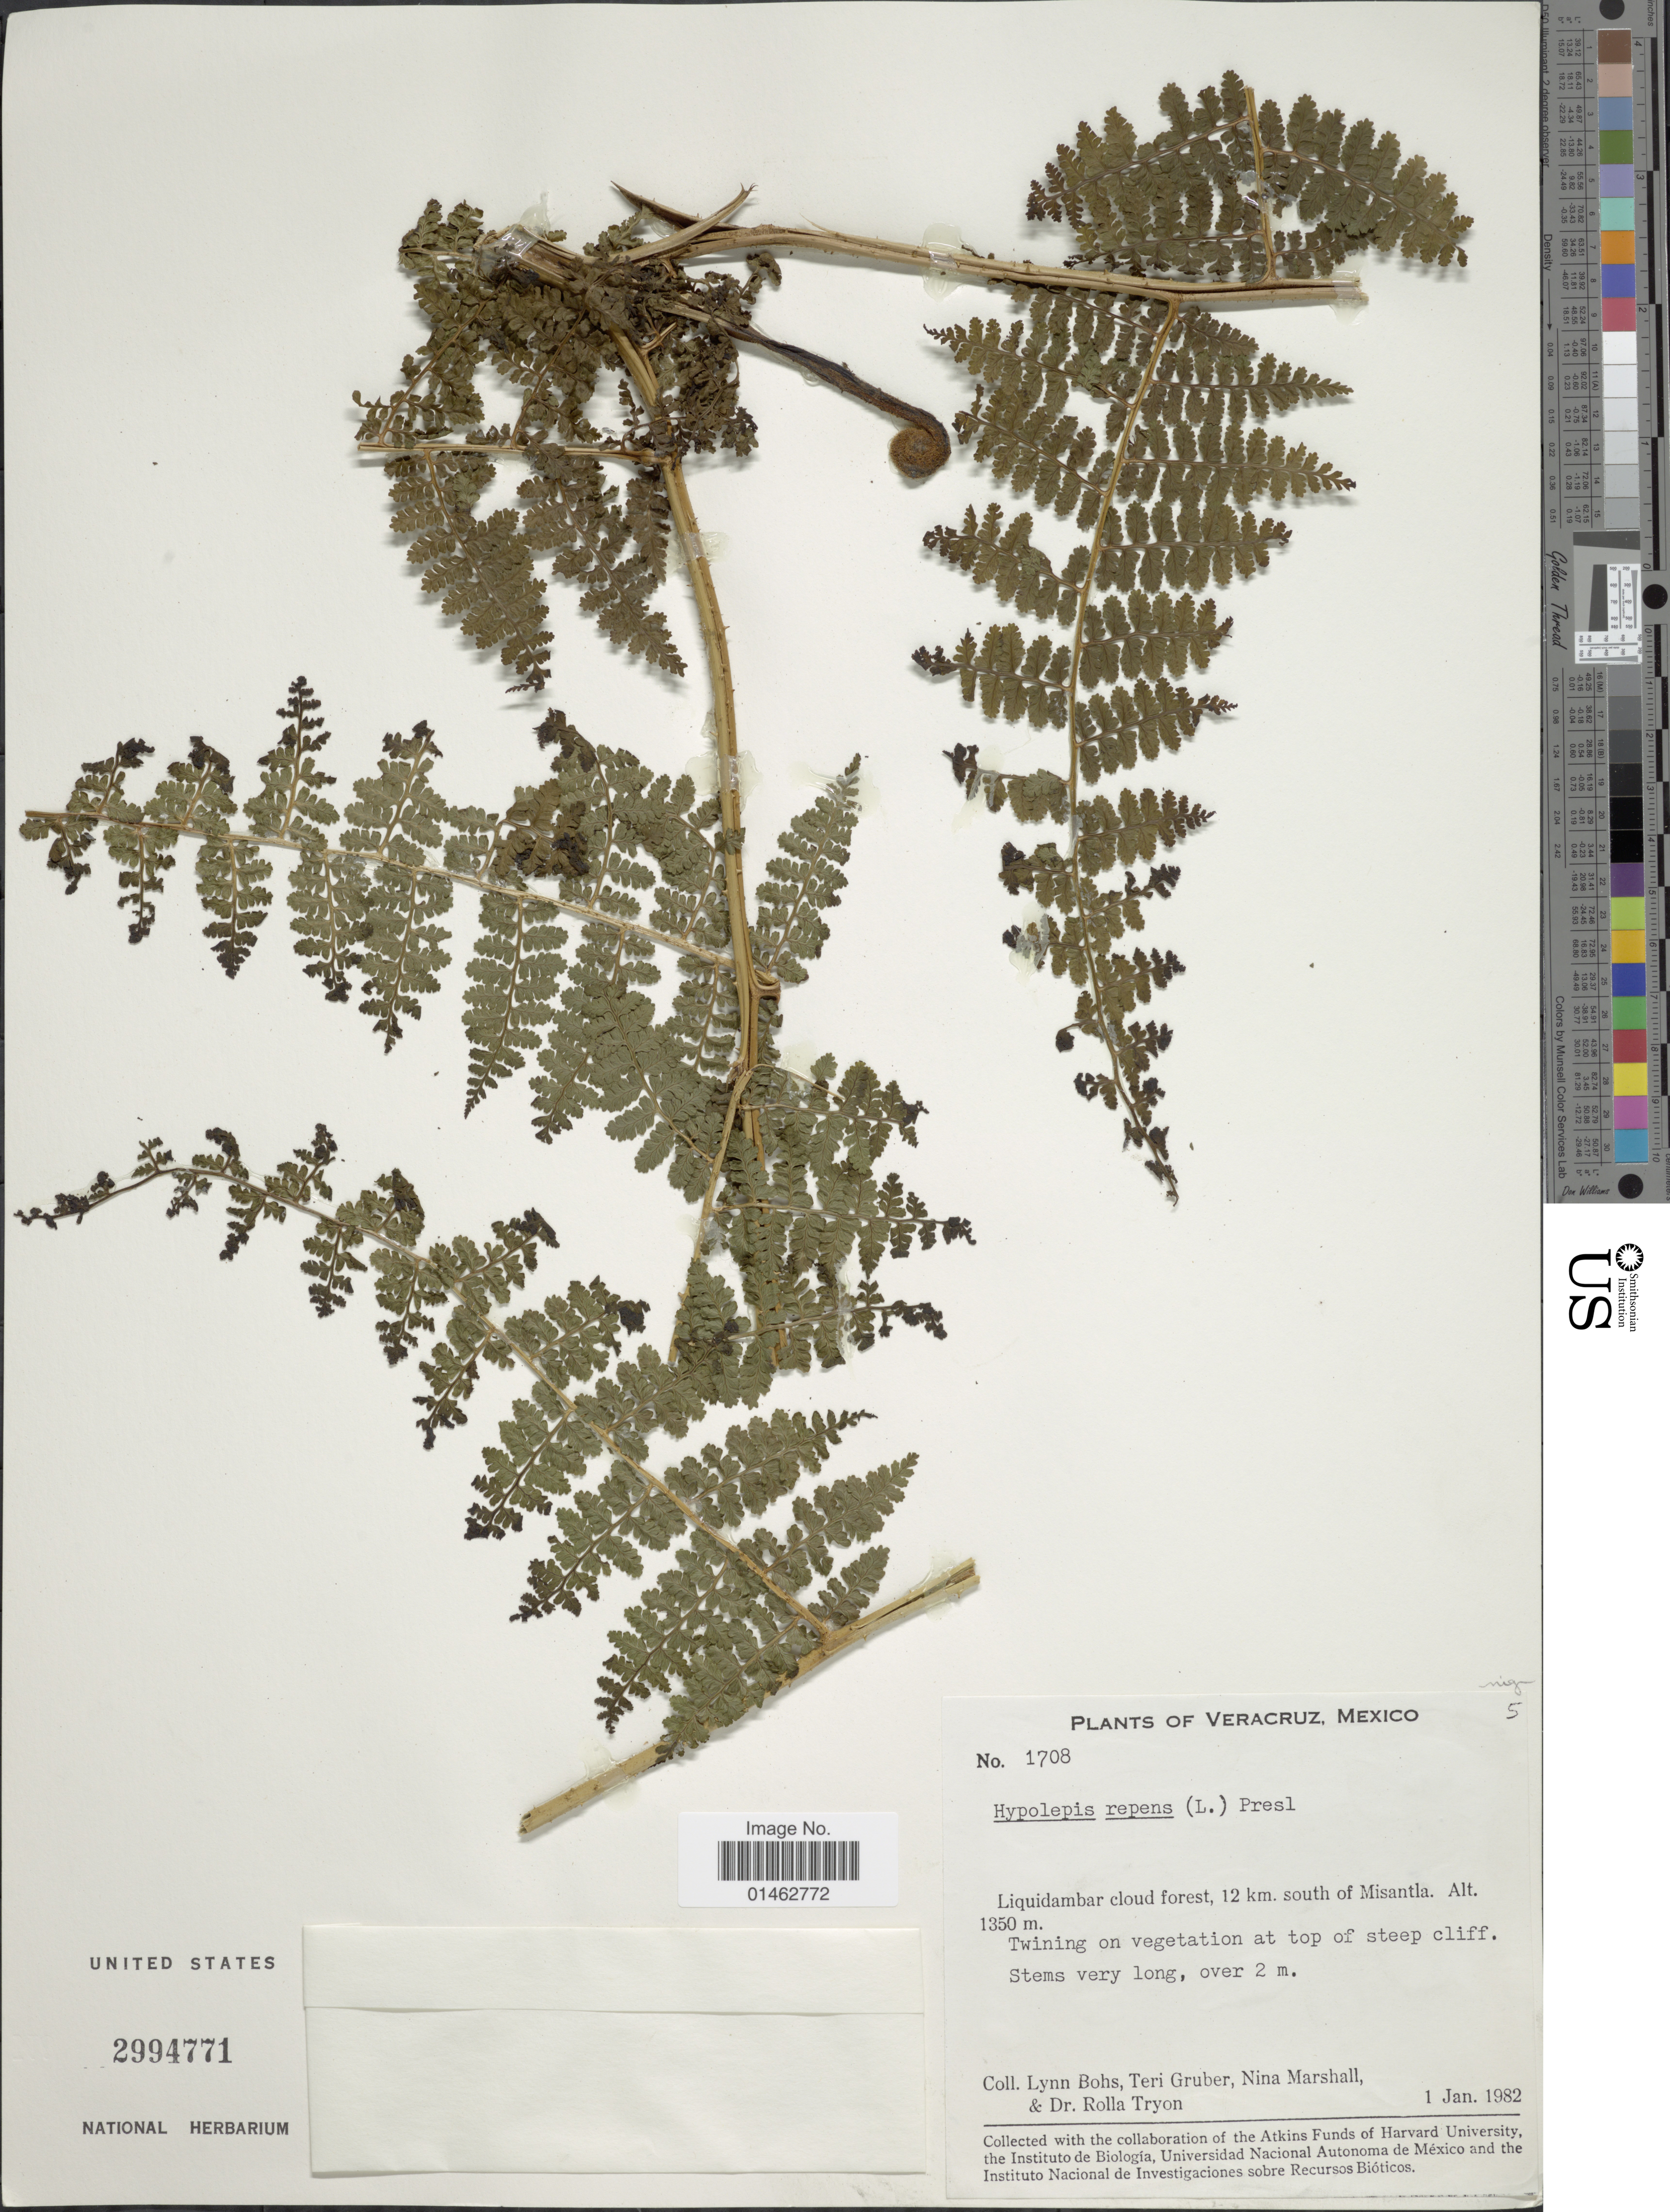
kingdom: Plantae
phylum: Tracheophyta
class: Polypodiopsida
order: Polypodiales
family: Dennstaedtiaceae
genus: Hypolepis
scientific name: Hypolepis repens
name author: (L.) C. Presl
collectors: L. A. Bohs, T. Gruber, N. Marshall & R. M. Tryon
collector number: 1708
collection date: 1982-01-01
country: Mexico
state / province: Veracruz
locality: Veracruz, Liquimdambar cloud forest, 12 km south of Misantha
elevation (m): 1350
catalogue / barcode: US 2994771